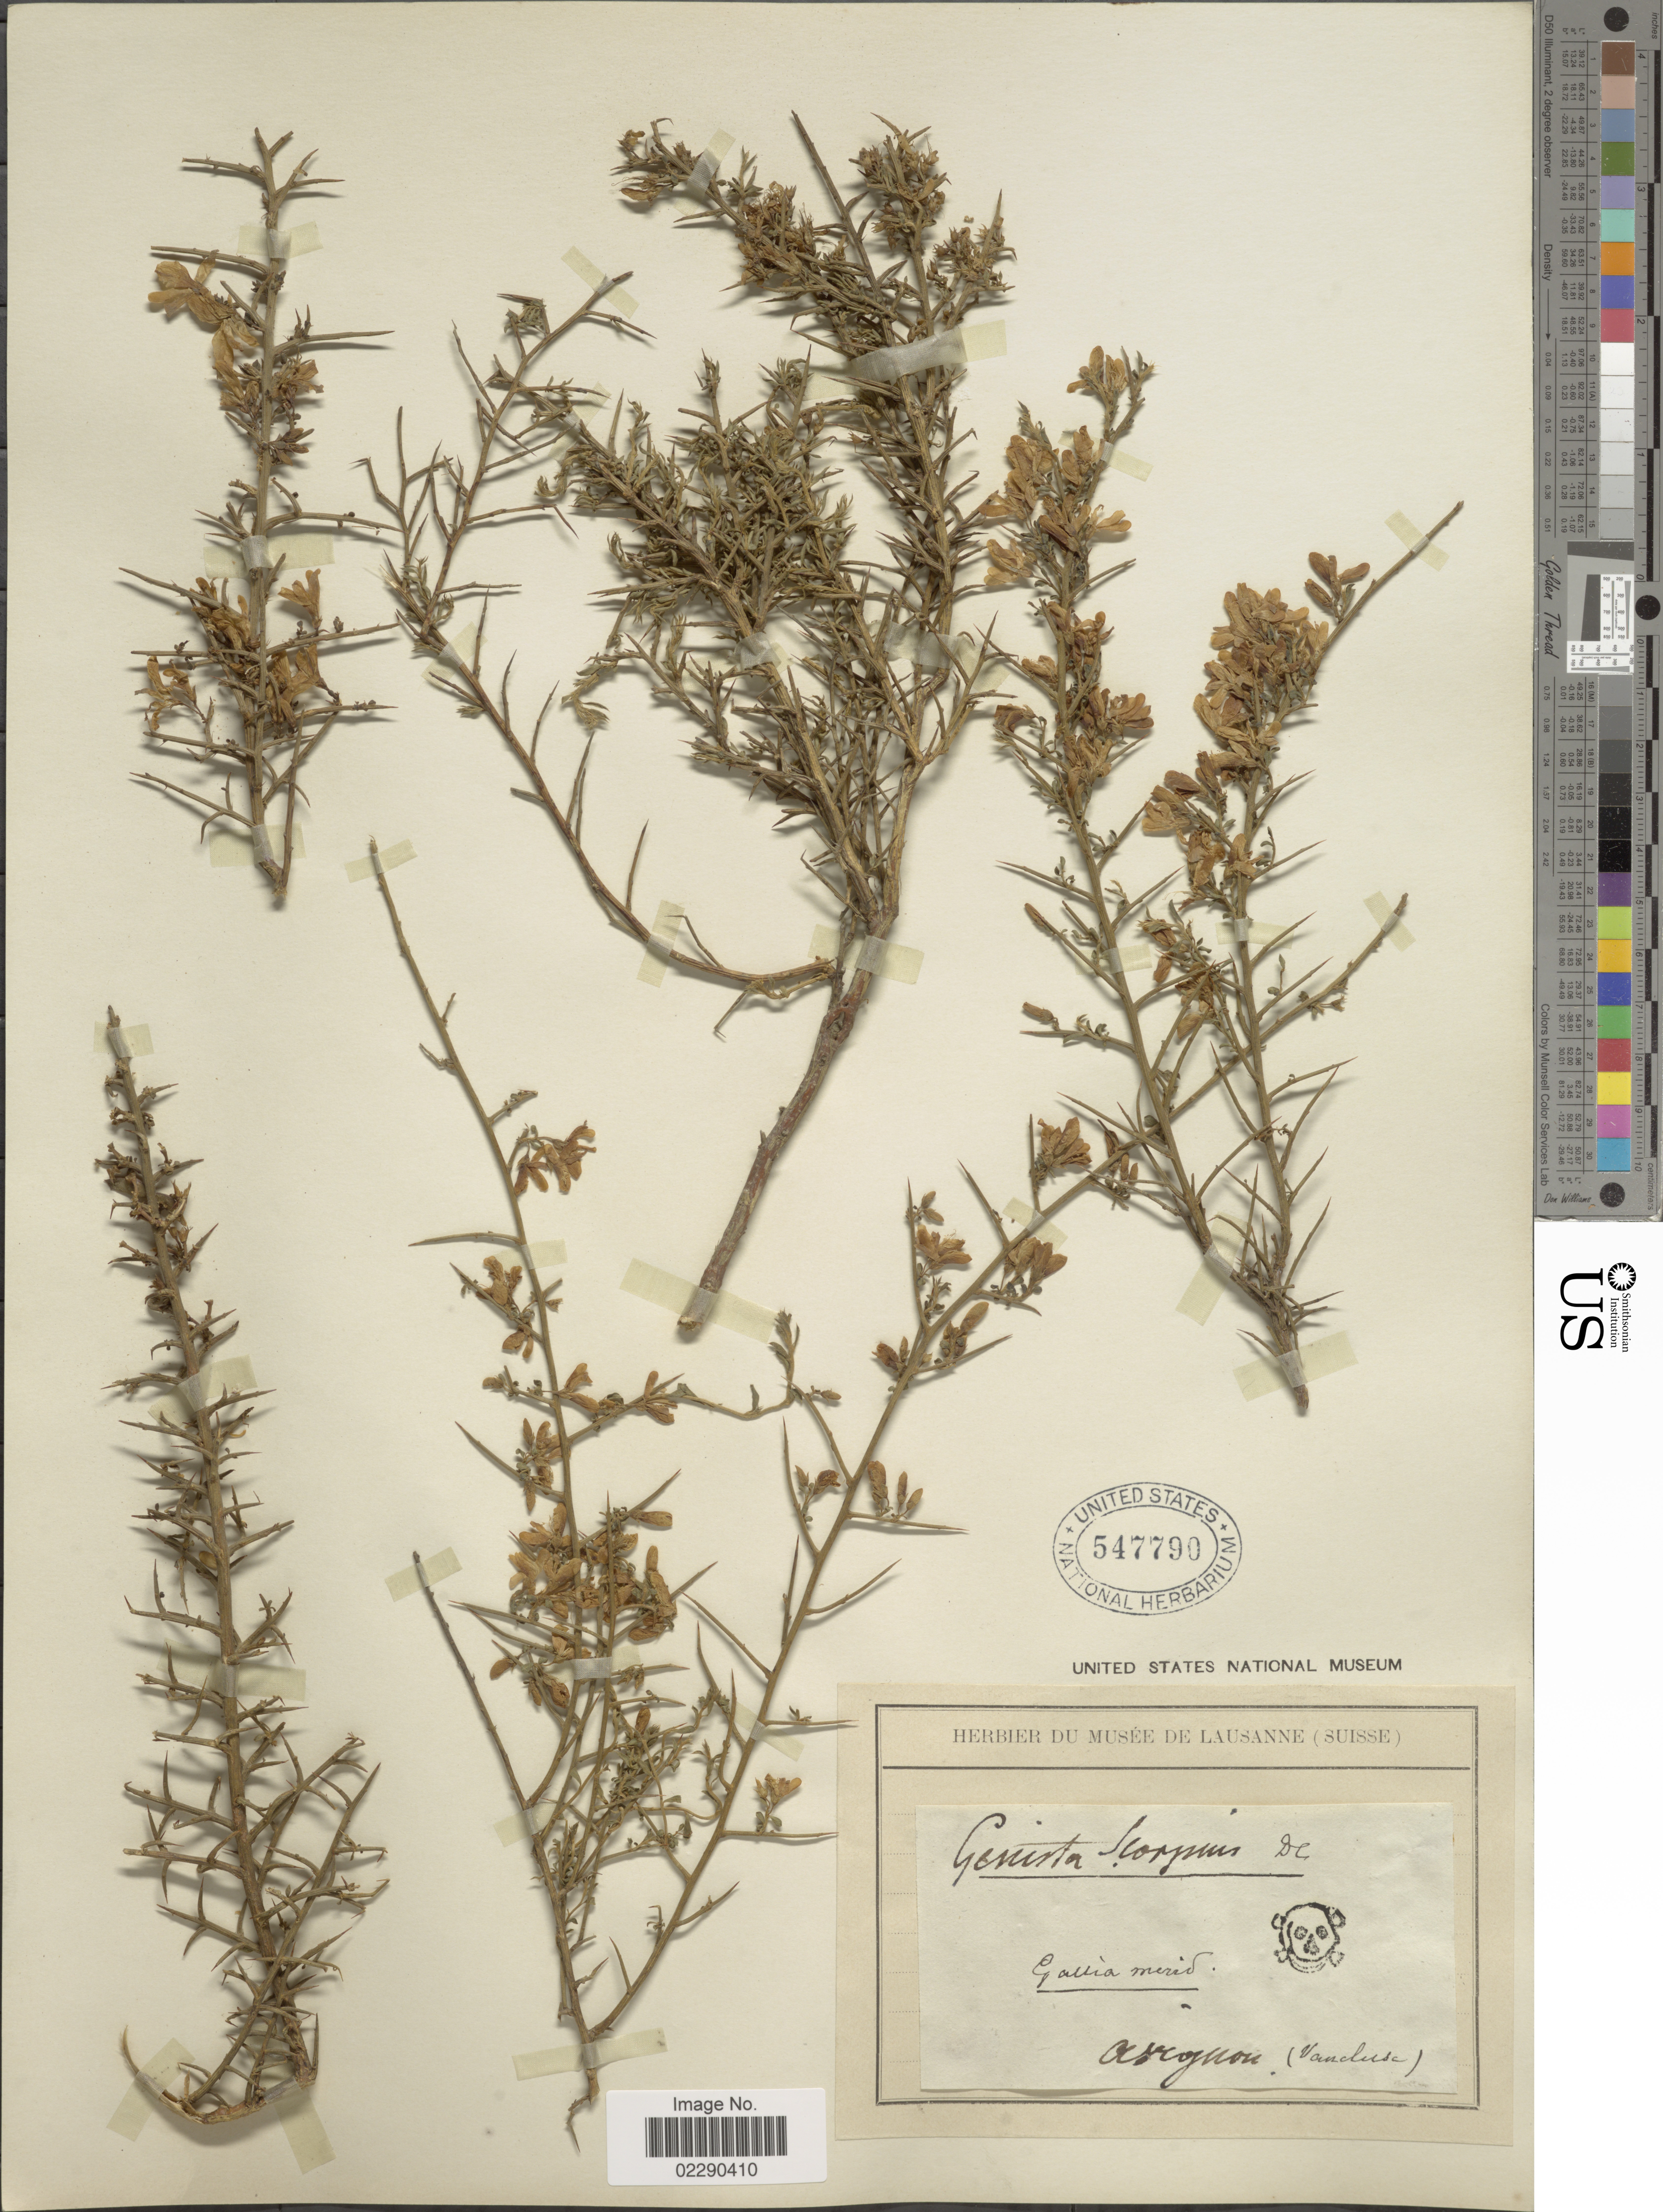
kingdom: Plantae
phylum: Tracheophyta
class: Magnoliopsida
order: Fabales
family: Fabaceae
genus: Genista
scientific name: Genista scorpius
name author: (L.) DC.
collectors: Ex herb. Musee de Lausanne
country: France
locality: Gallia merid, Asrognon (Vancluse)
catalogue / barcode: US 547790